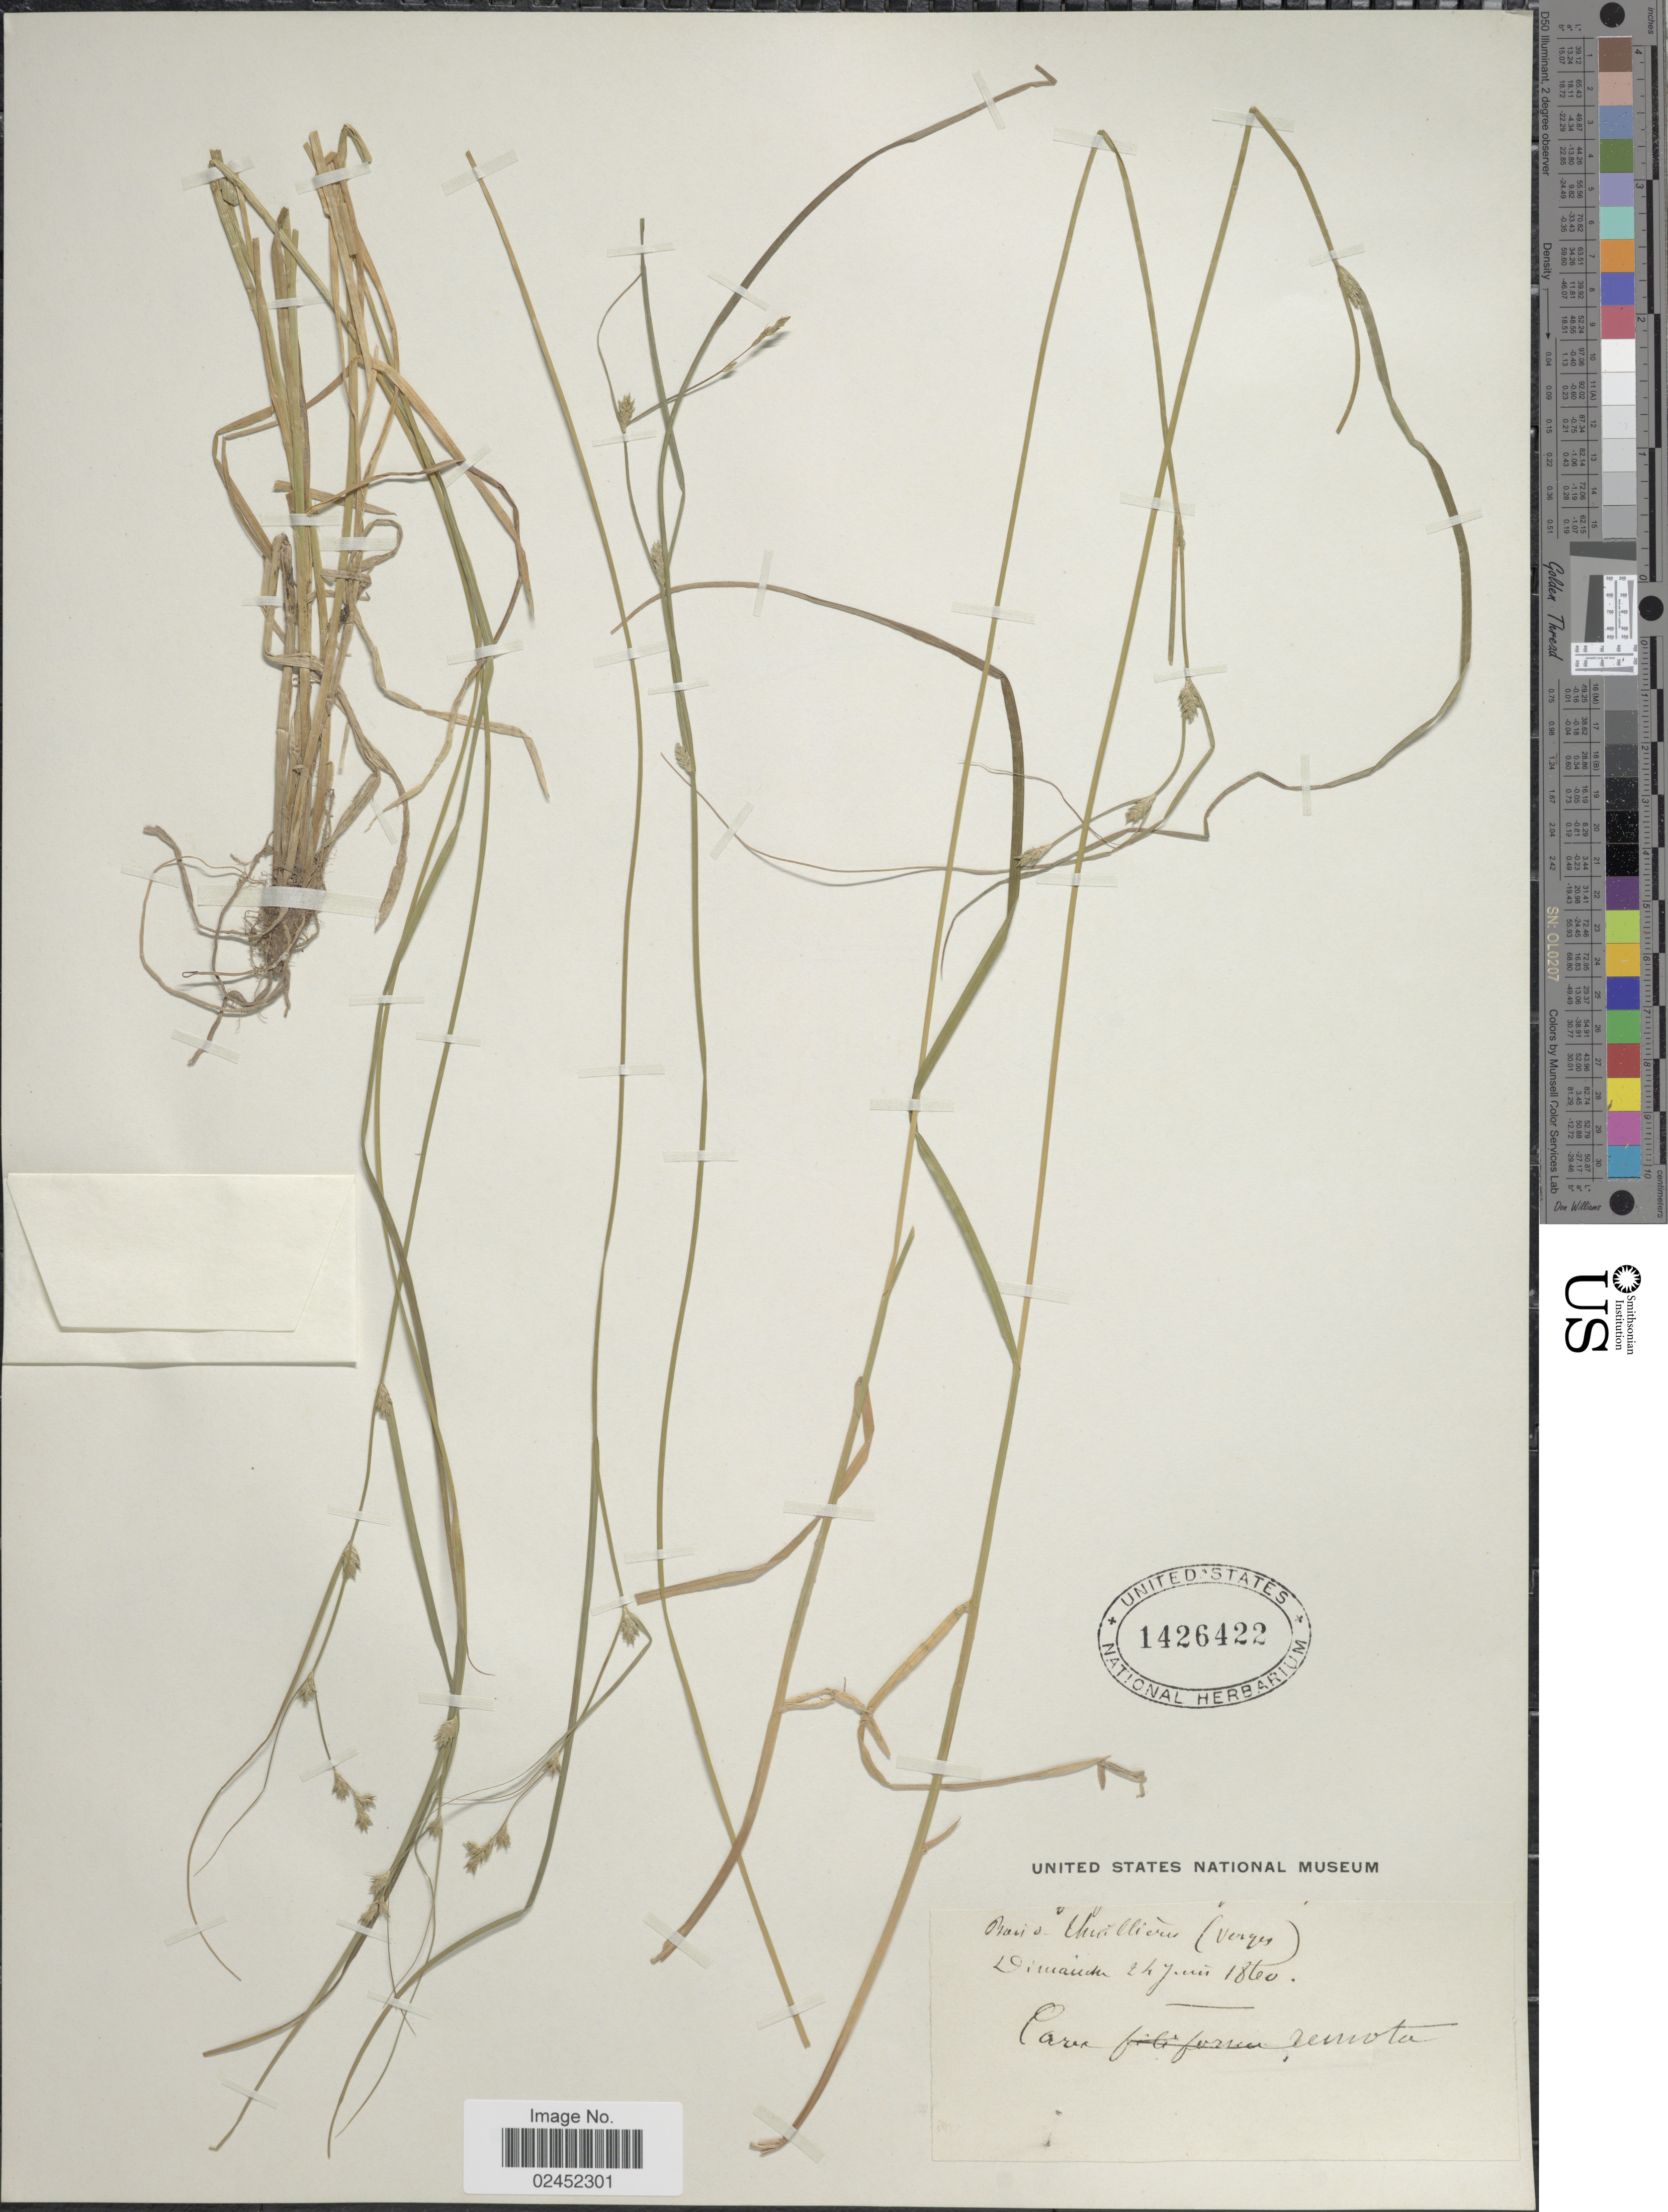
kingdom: Plantae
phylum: Tracheophyta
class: Liliopsida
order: Poales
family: Cyperaceae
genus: Carex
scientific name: Carex remota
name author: L.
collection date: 1860-06-24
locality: Dimanita [interpreted]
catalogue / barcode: US 1426422